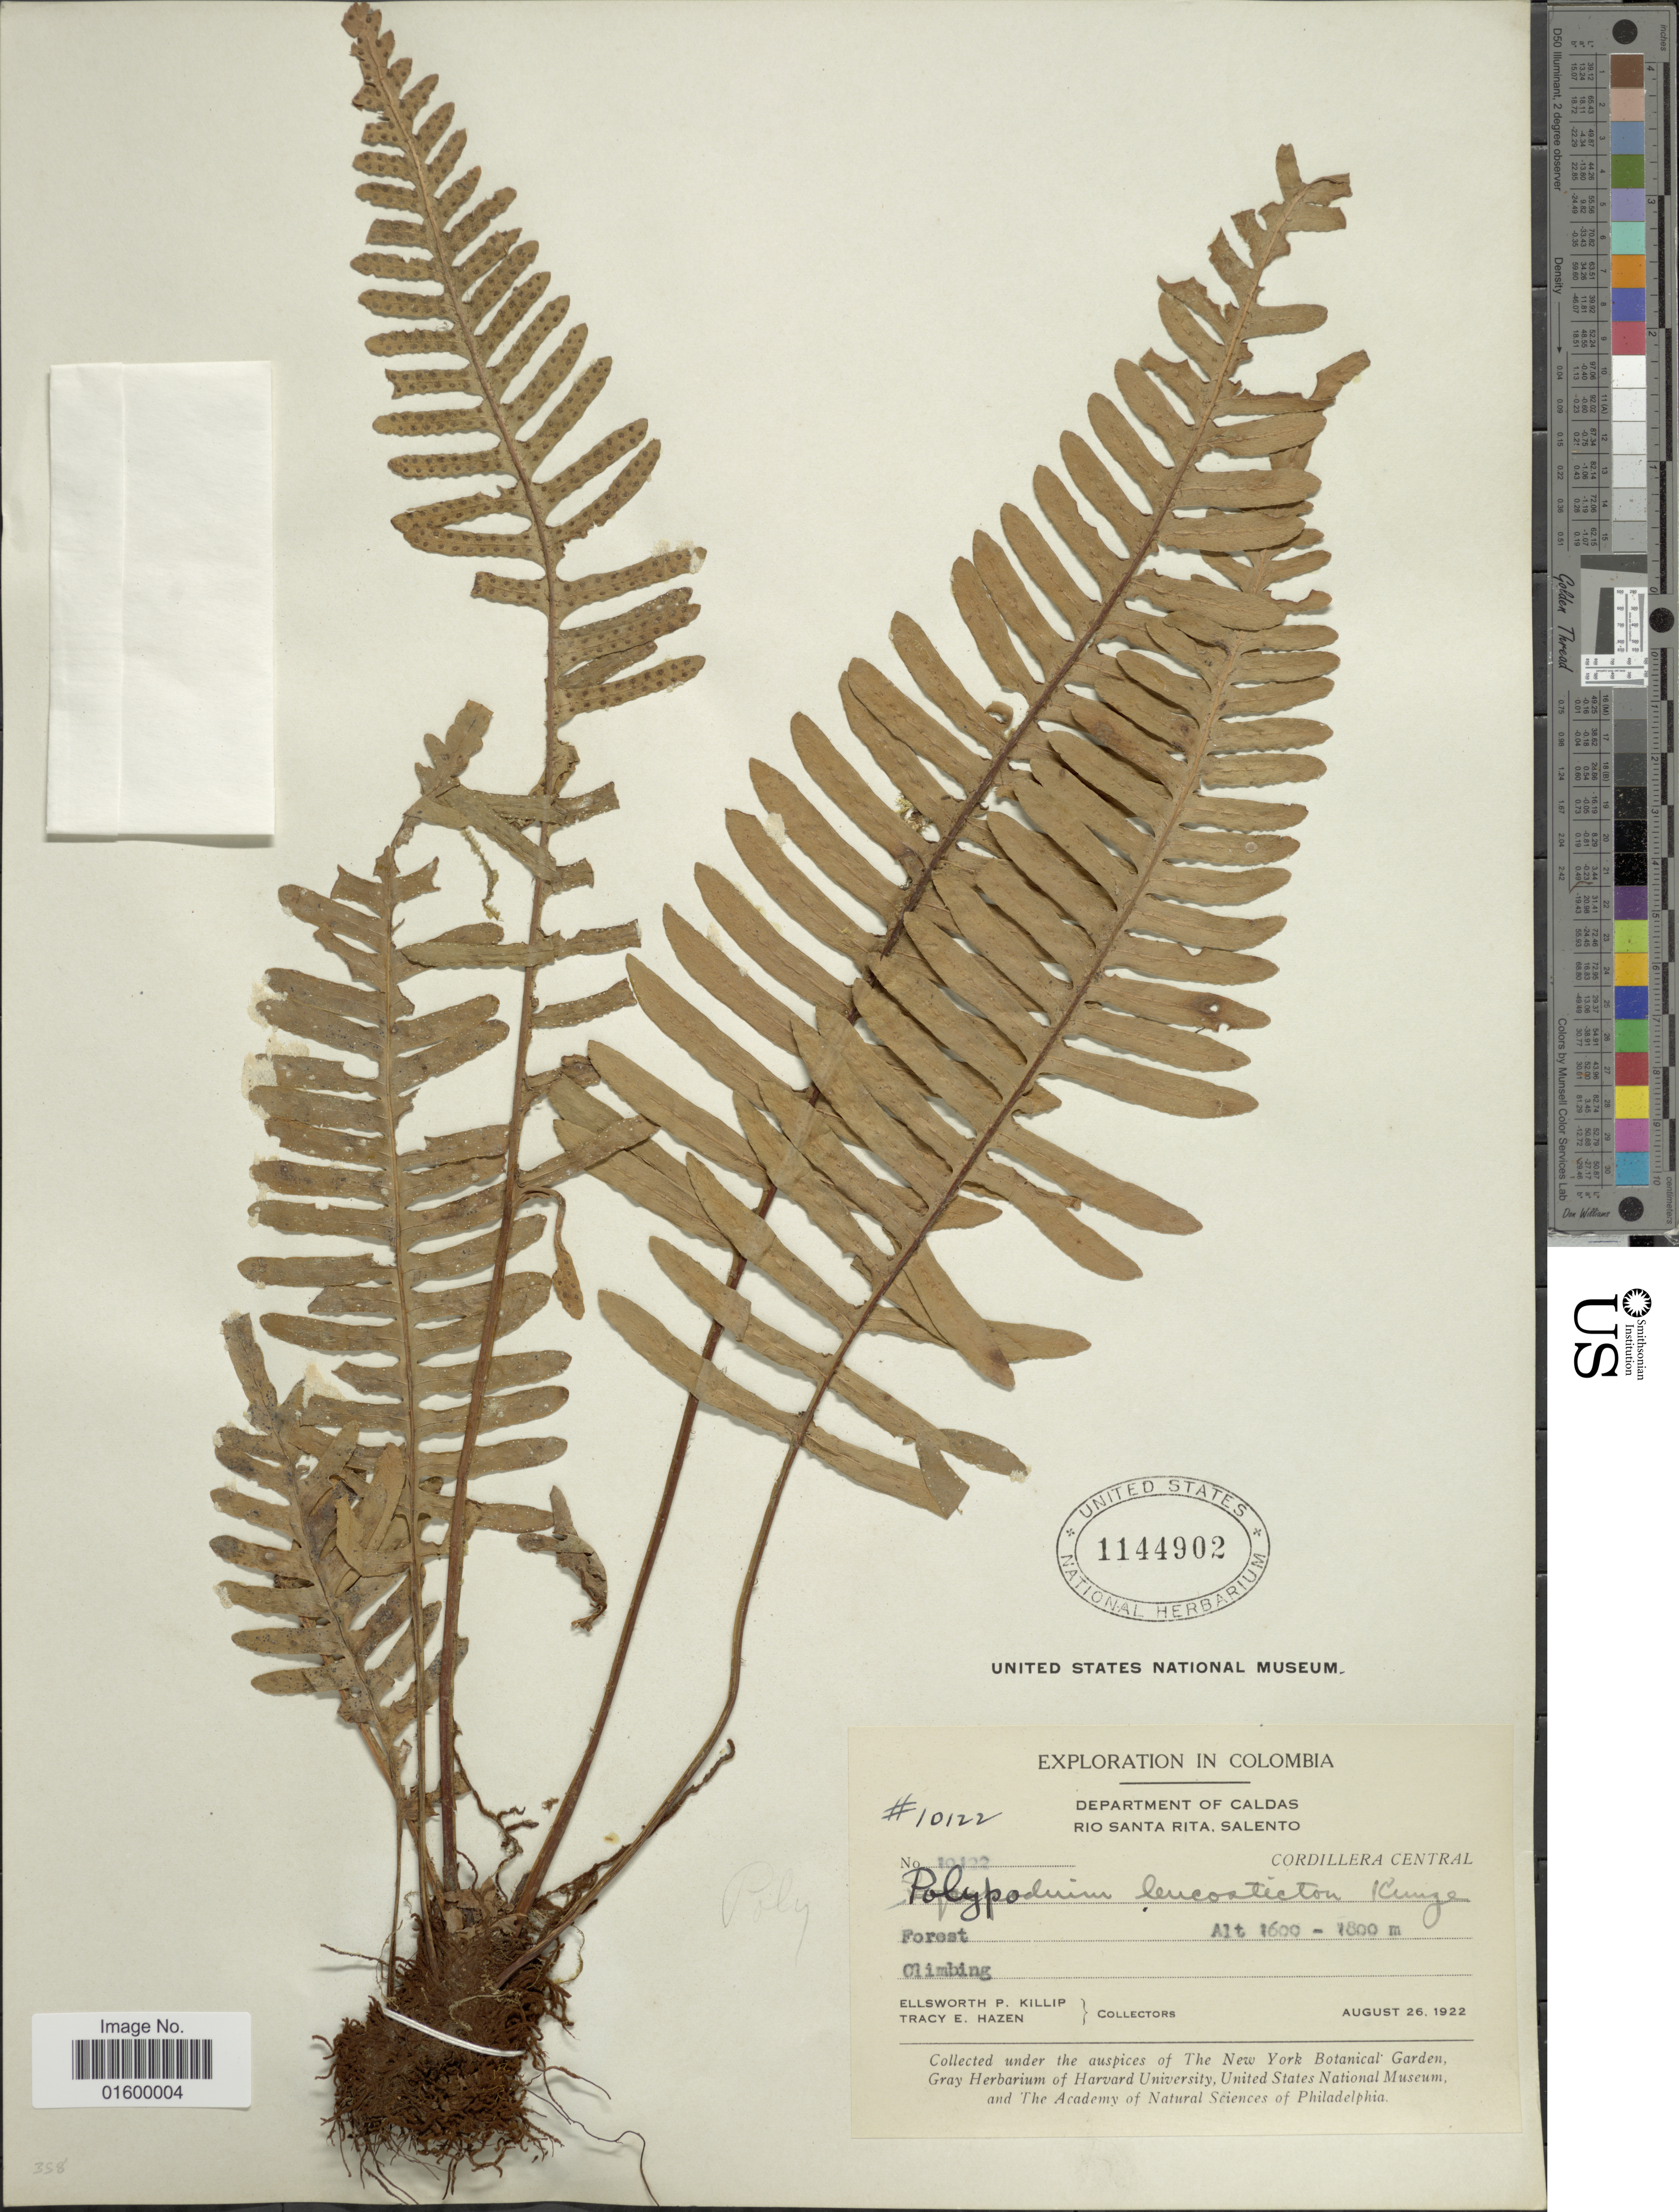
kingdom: Plantae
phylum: Tracheophyta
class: Polypodiopsida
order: Polypodiales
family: Polypodiaceae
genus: Pleopeltis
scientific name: Pleopeltis remota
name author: (Desv.) A.R. Sm.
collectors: E. P. Killip & T. E. Hazen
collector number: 10122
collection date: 1922-08-26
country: Colombia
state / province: Caldas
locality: Department of Caldas, Rio Santa Rita, Salento, Cordillera Central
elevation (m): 1600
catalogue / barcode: US 1144902